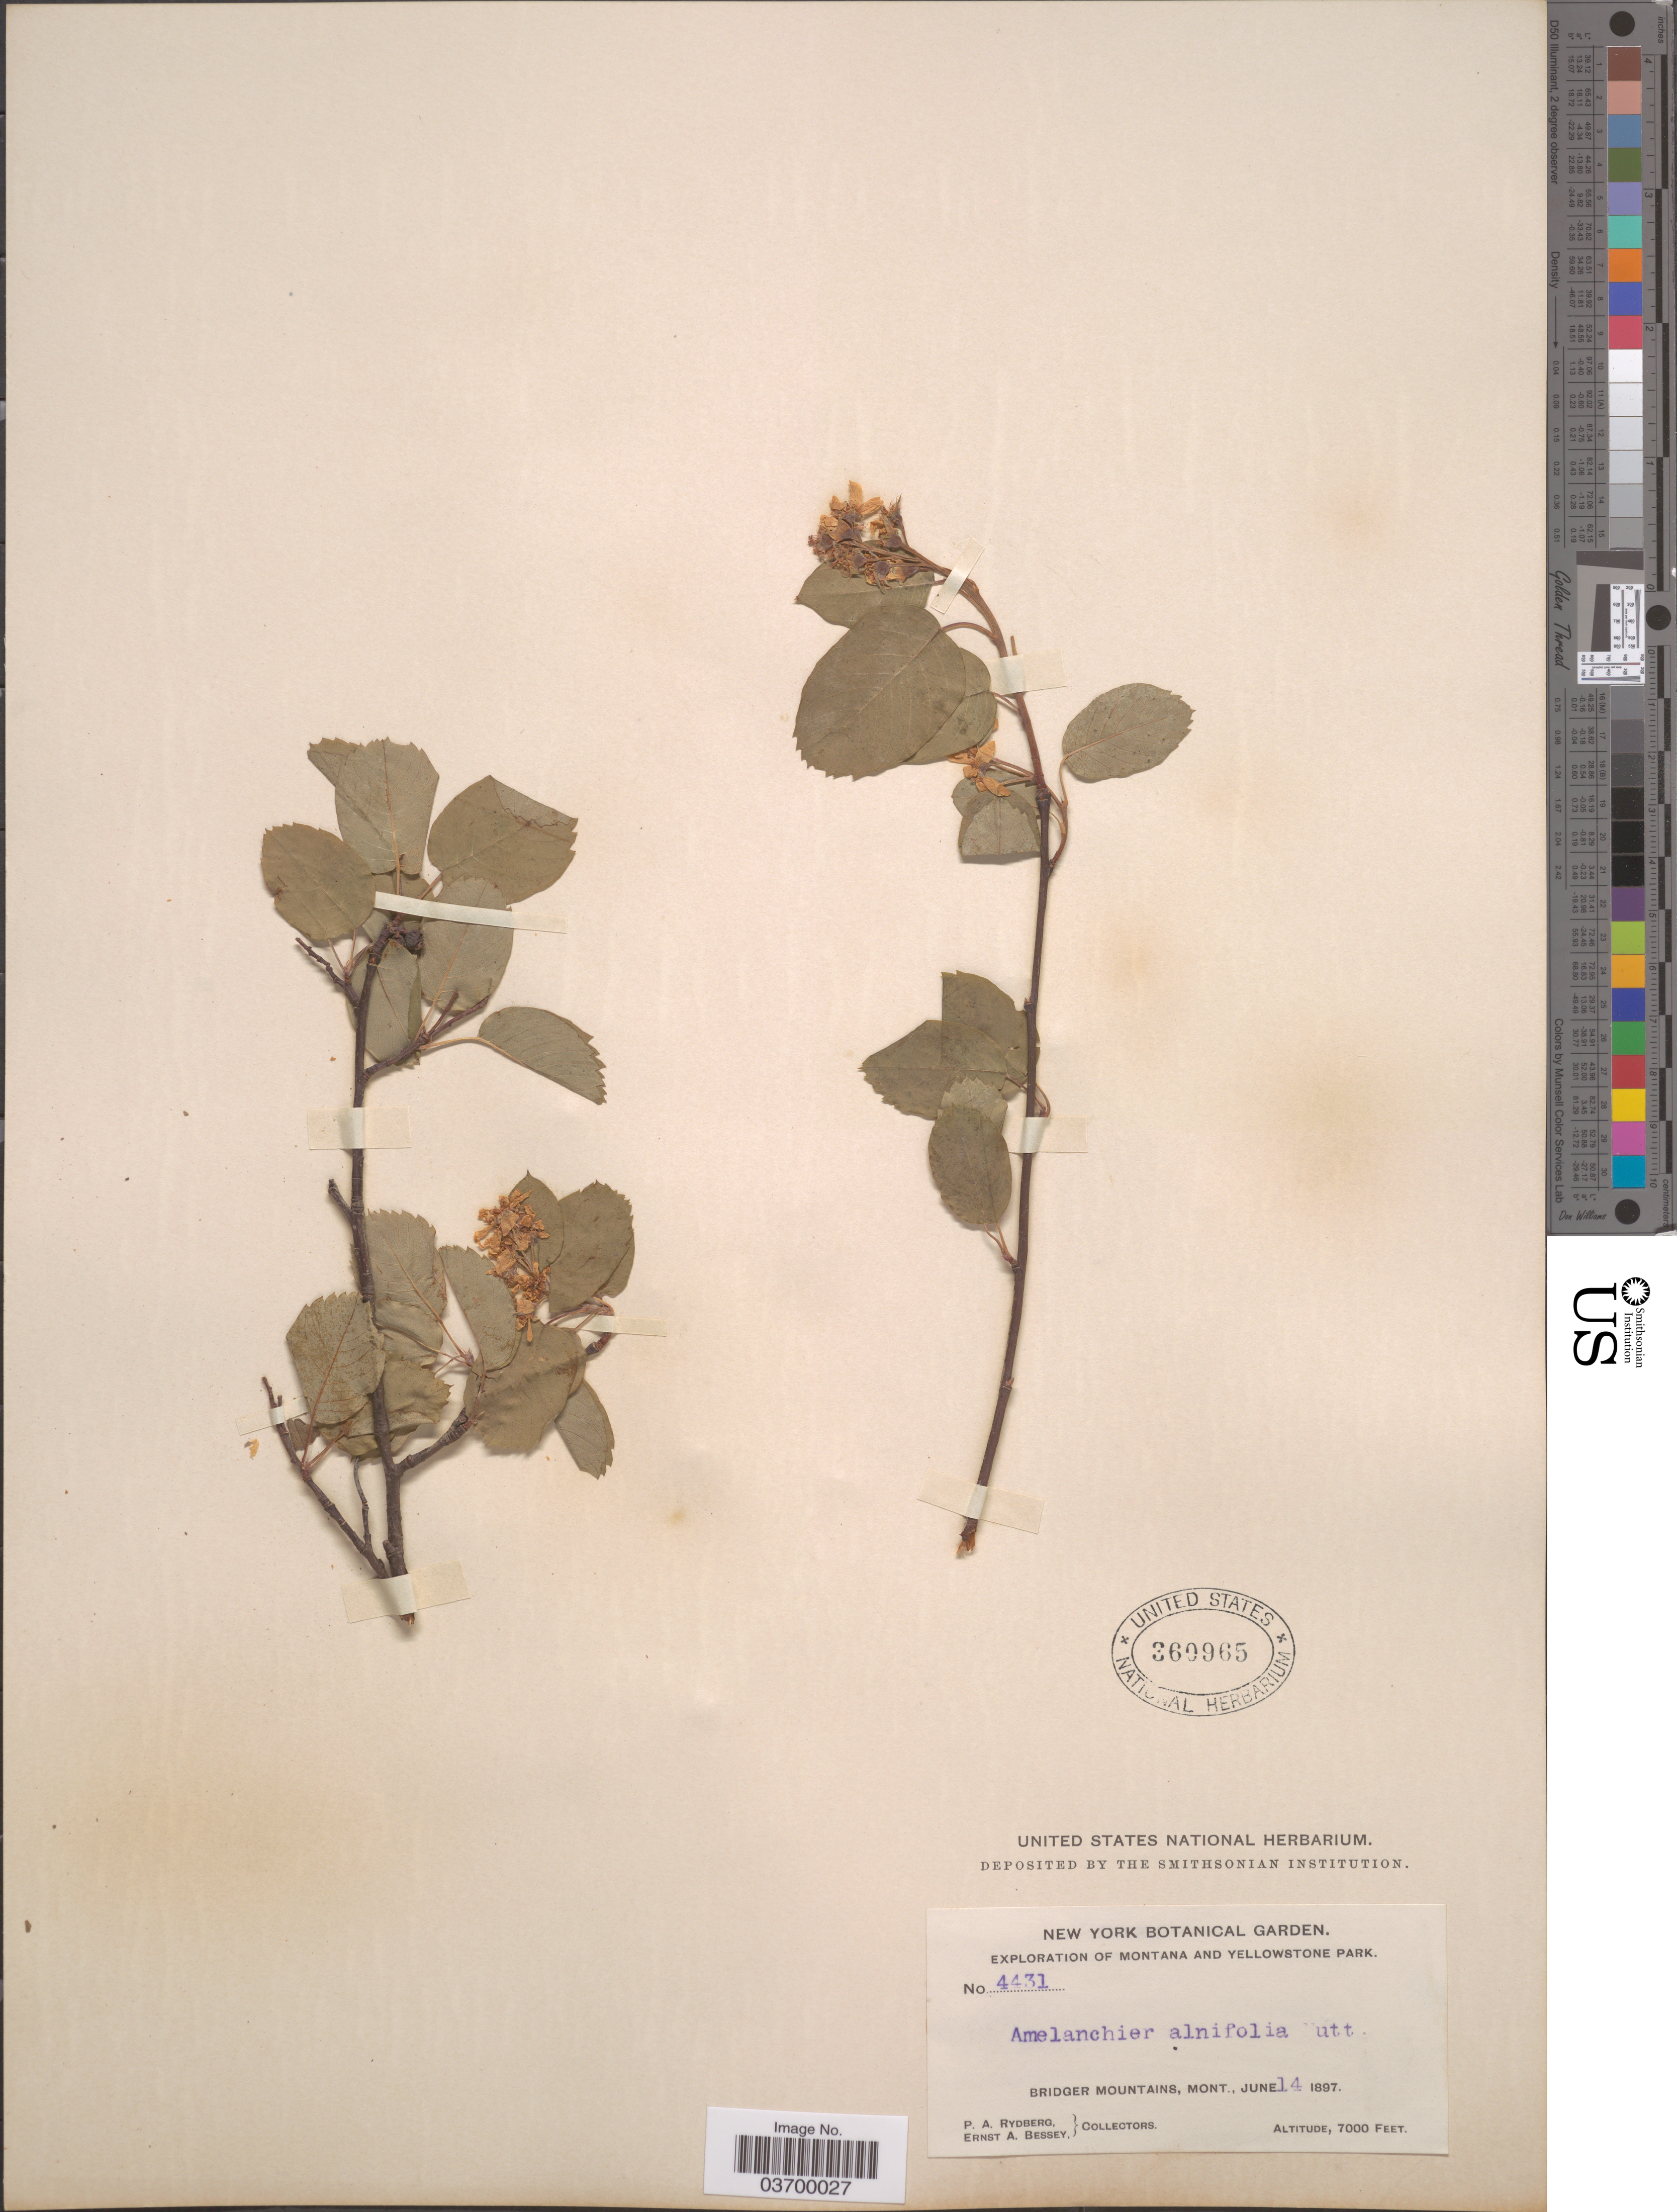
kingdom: Plantae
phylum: Tracheophyta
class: Magnoliopsida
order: Rosales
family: Rosaceae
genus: Amelanchier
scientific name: Amelanchier alnifolia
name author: (Nutt.) Nutt. ex M. Roem.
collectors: P. A. Rydberg & E. A. Bessey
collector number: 4431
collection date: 1897-06-14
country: United States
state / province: Montana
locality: Yellowstone Park [unsure placement] Bridger Mountains.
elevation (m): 2134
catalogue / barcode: US 360965